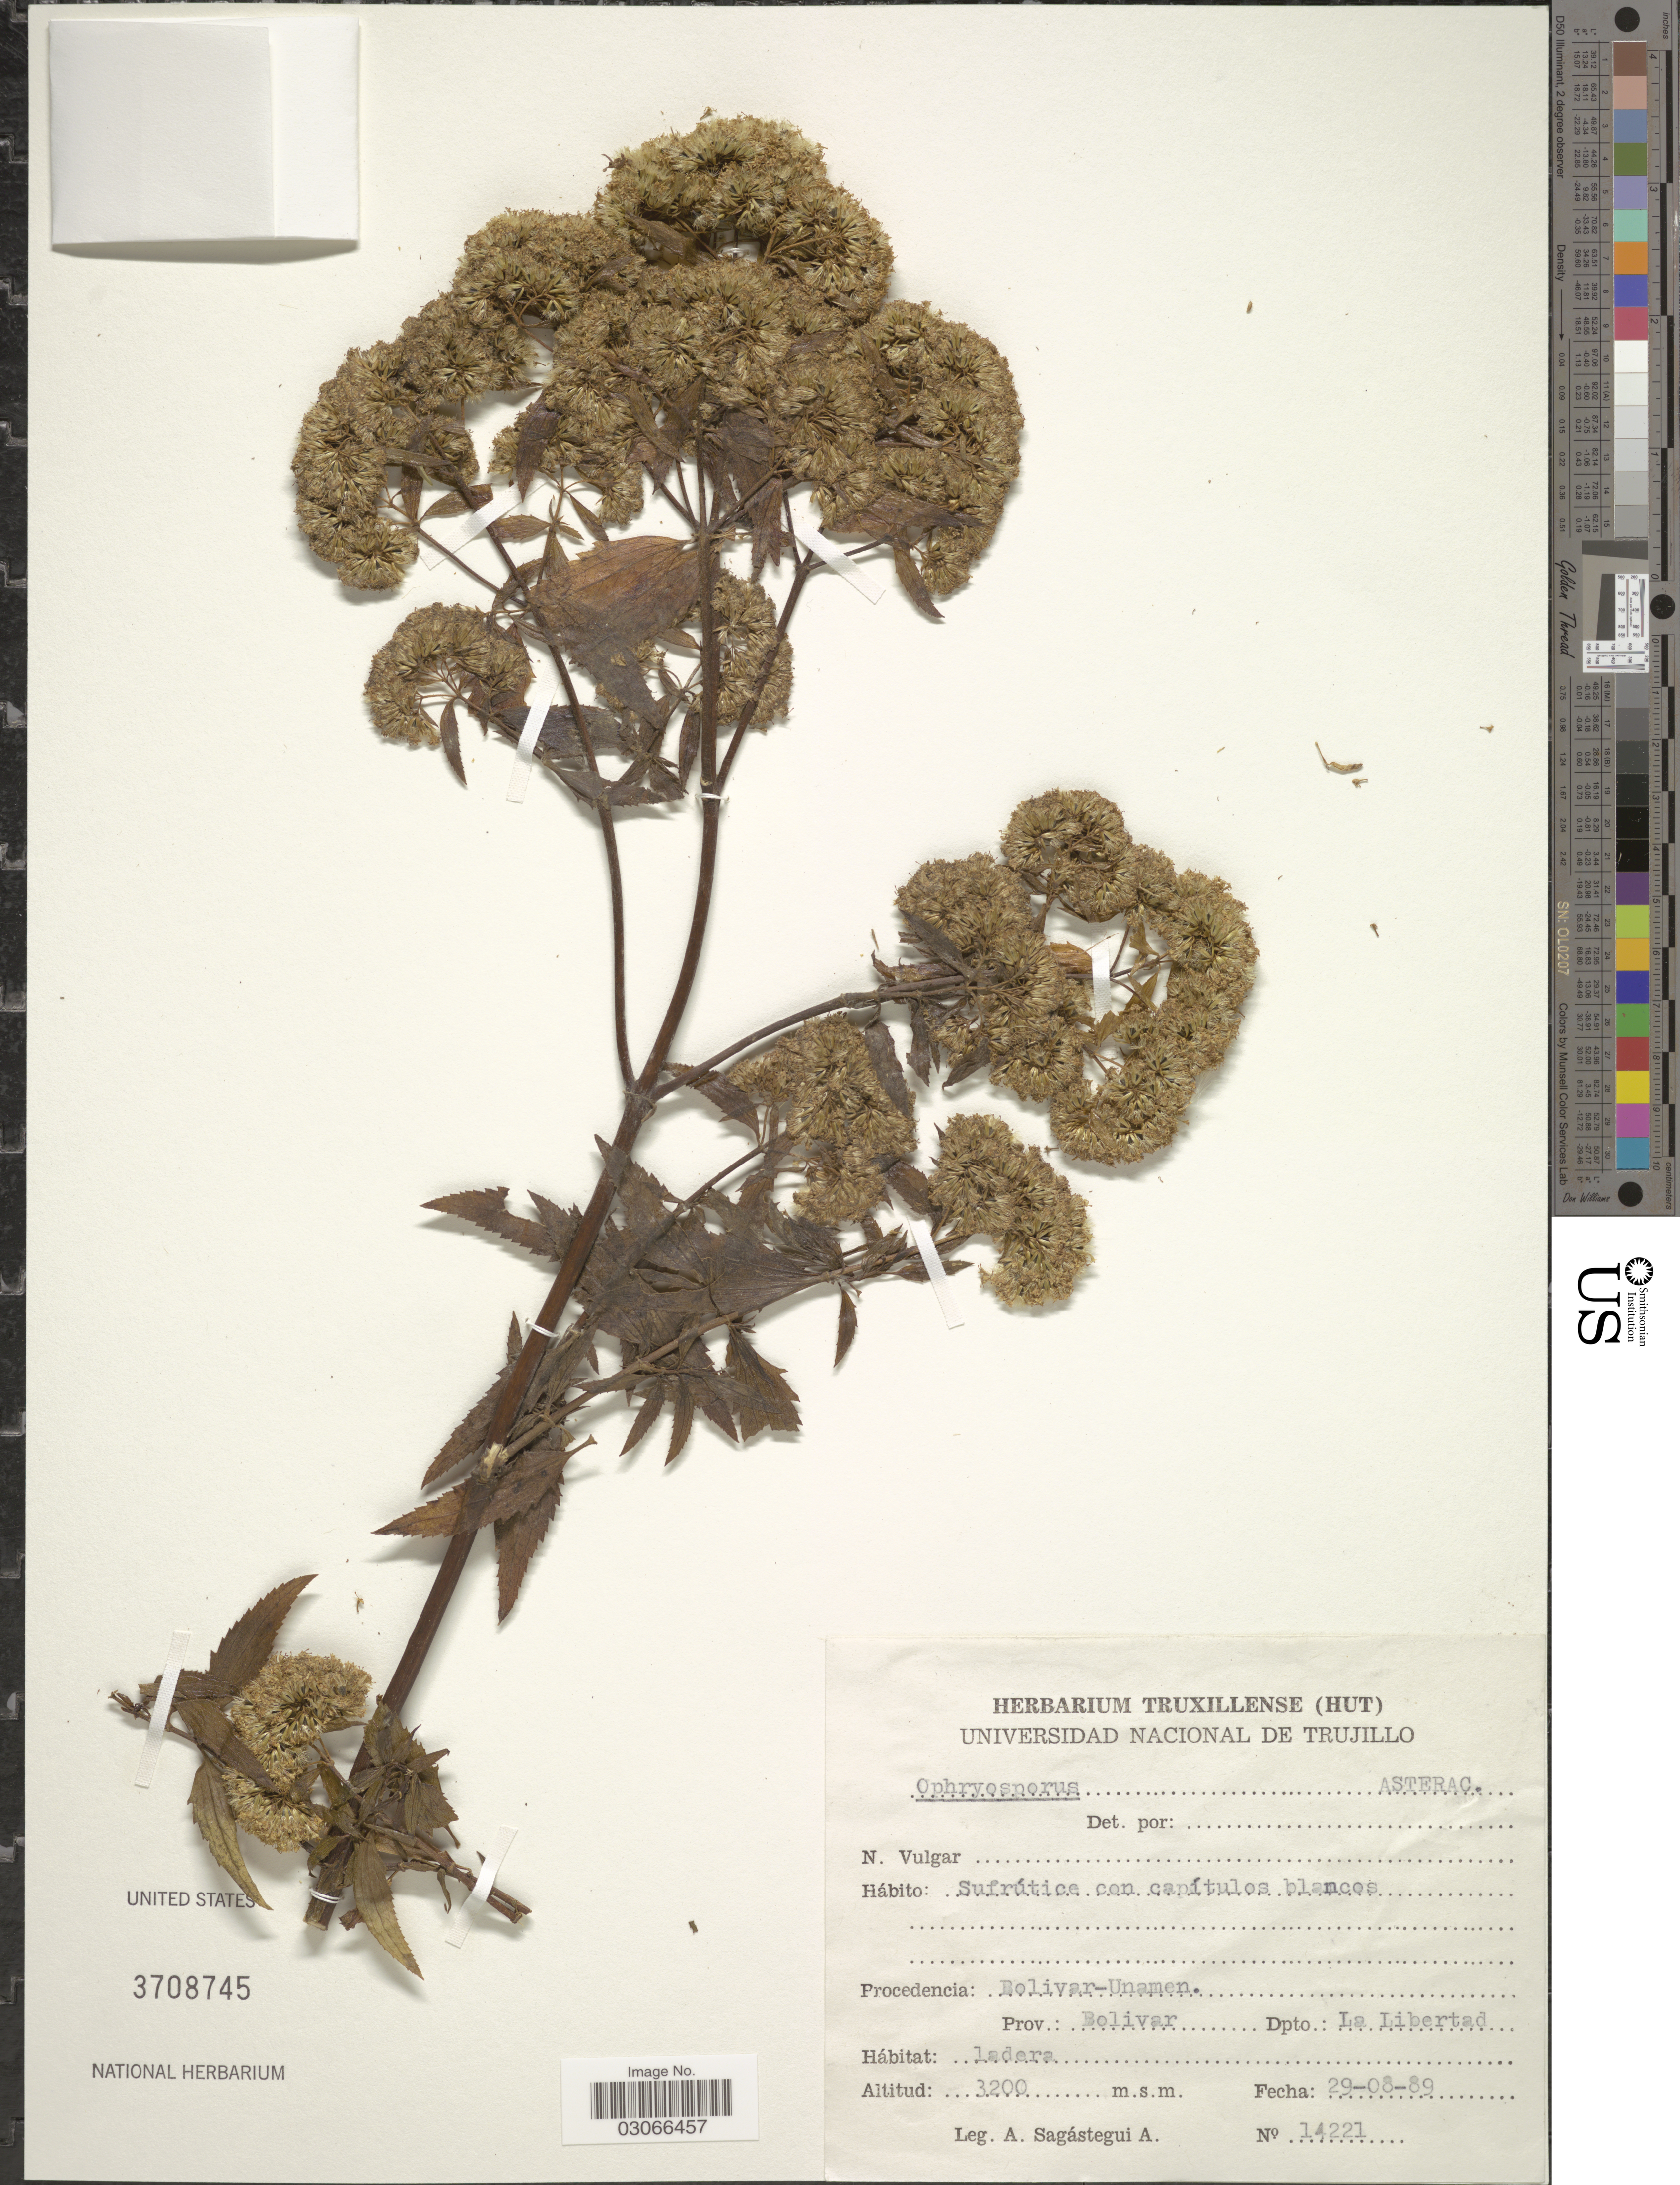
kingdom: Plantae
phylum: Tracheophyta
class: Magnoliopsida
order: Asterales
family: Asteraceae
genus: Ophryosporus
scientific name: Ophryosporus sp.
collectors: A. Sagástegui A.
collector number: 14221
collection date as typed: Transcribed d/m/y: 29/8/89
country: Peru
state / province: La Libertad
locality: Procedencia: Boliivar-Unamen. Dpto. La Libertad.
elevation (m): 3200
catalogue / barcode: US 3708745